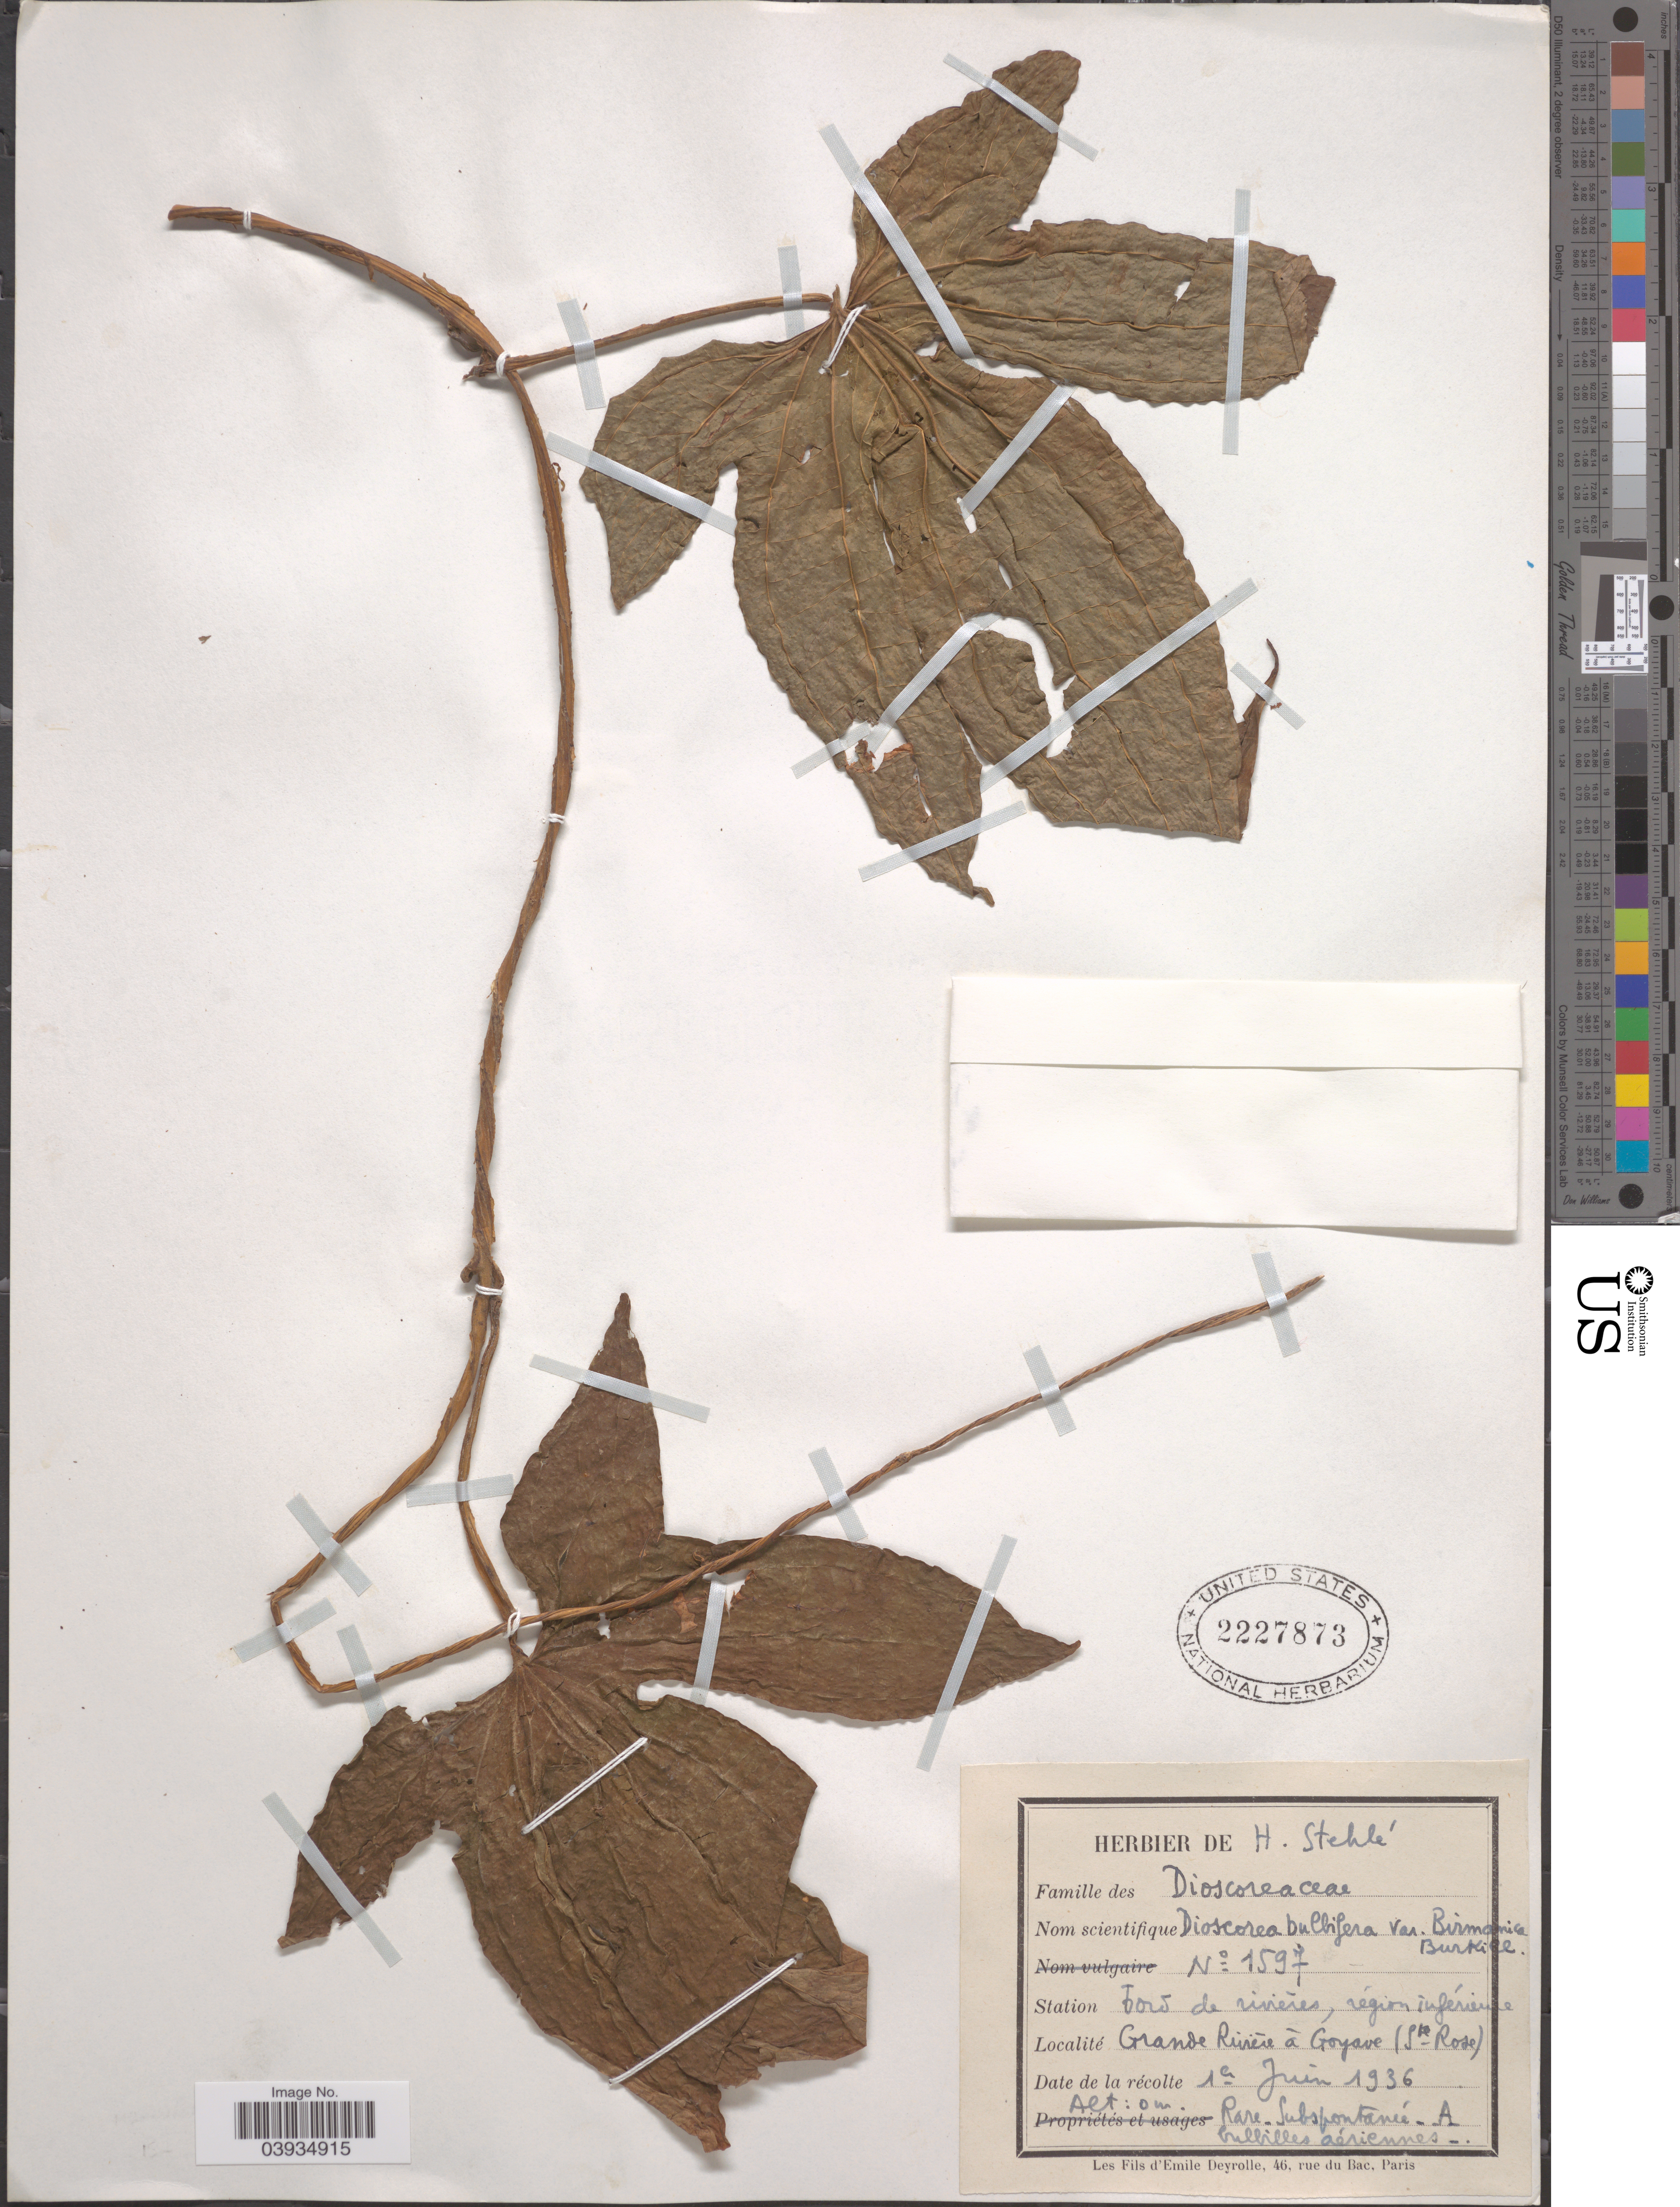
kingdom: Plantae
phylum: Tracheophyta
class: Liliopsida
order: Dioscoreales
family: Dioscoreaceae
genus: Dioscorea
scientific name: Dioscorea bulbifera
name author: L.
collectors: ex herb. H. Stehlé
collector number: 1597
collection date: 1936-06-01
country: Guadeloupe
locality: Grande Rivière à Goyava (Sta. Rose.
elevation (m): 0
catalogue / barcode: US 2227873